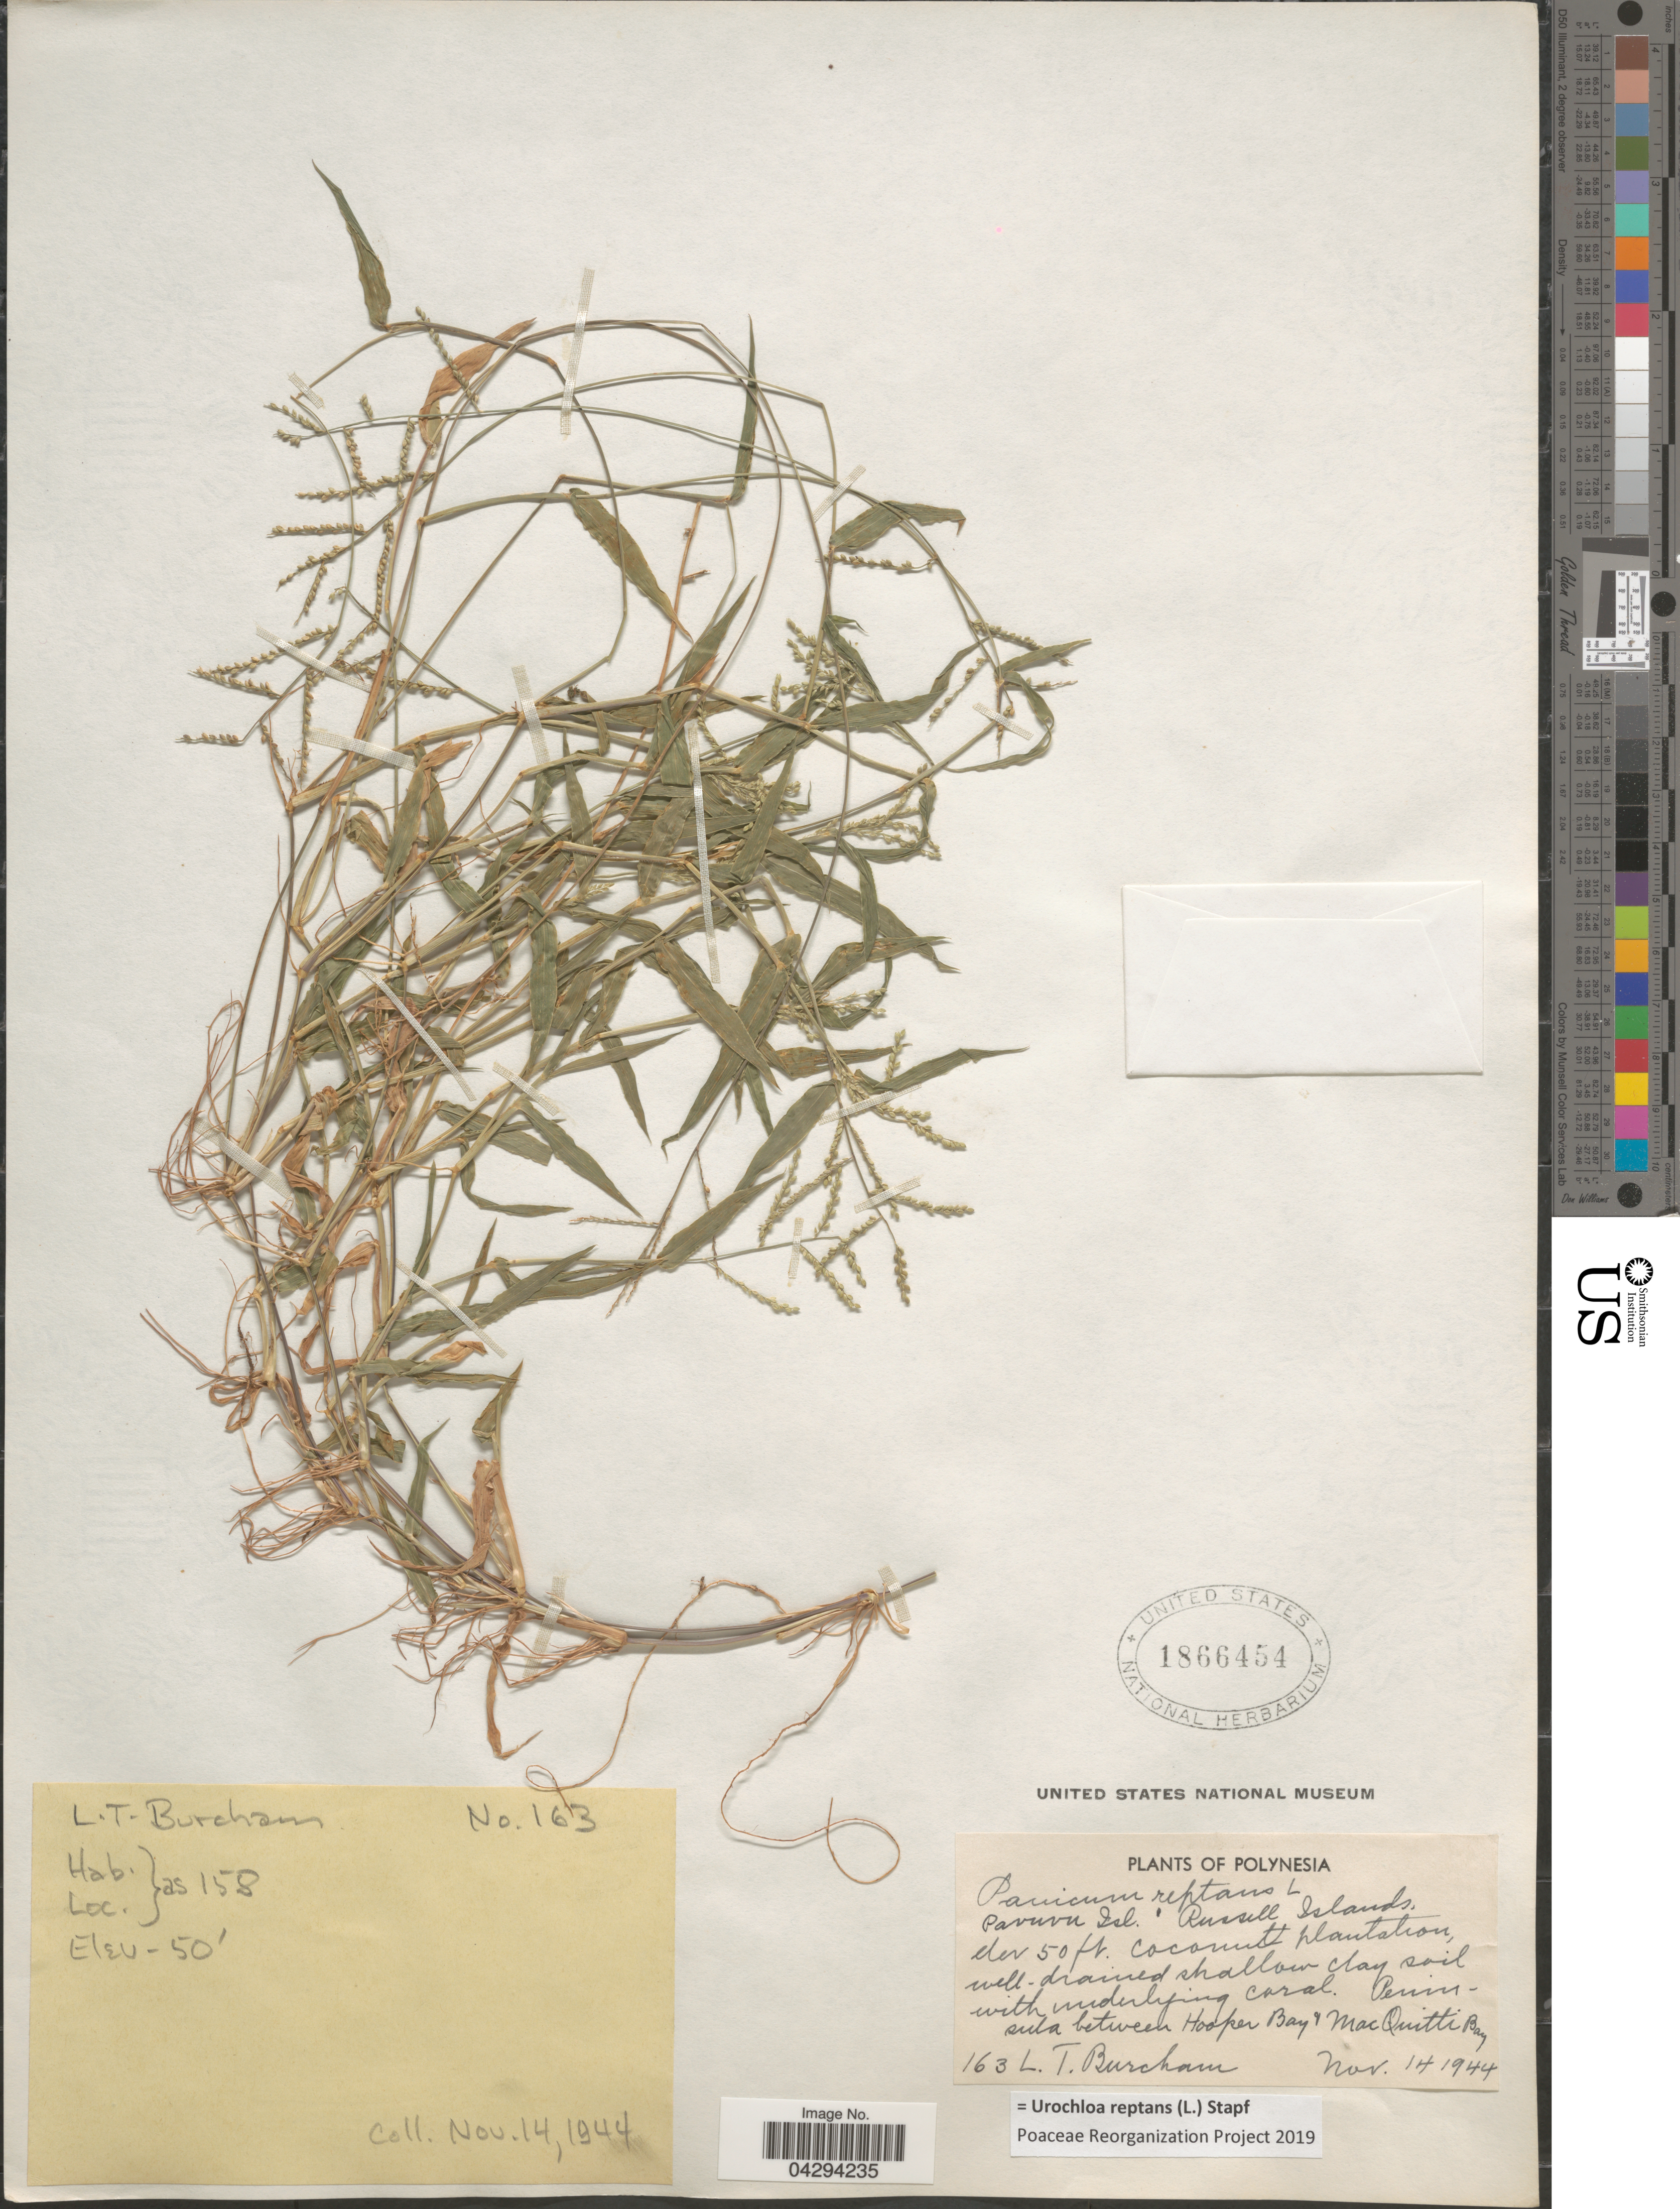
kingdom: Plantae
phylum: Tracheophyta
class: Liliopsida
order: Poales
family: Poaceae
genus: Urochloa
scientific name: Urochloa reptans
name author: (L.) Stapf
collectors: L. Burcham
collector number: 163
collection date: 1944-11-14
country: French Polynesia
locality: Pavuvu Isl. Russell Islands. Coconut plantation. Peninsula between Hooper Bay & MacQuitti Bay.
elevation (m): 15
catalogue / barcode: US 1866454